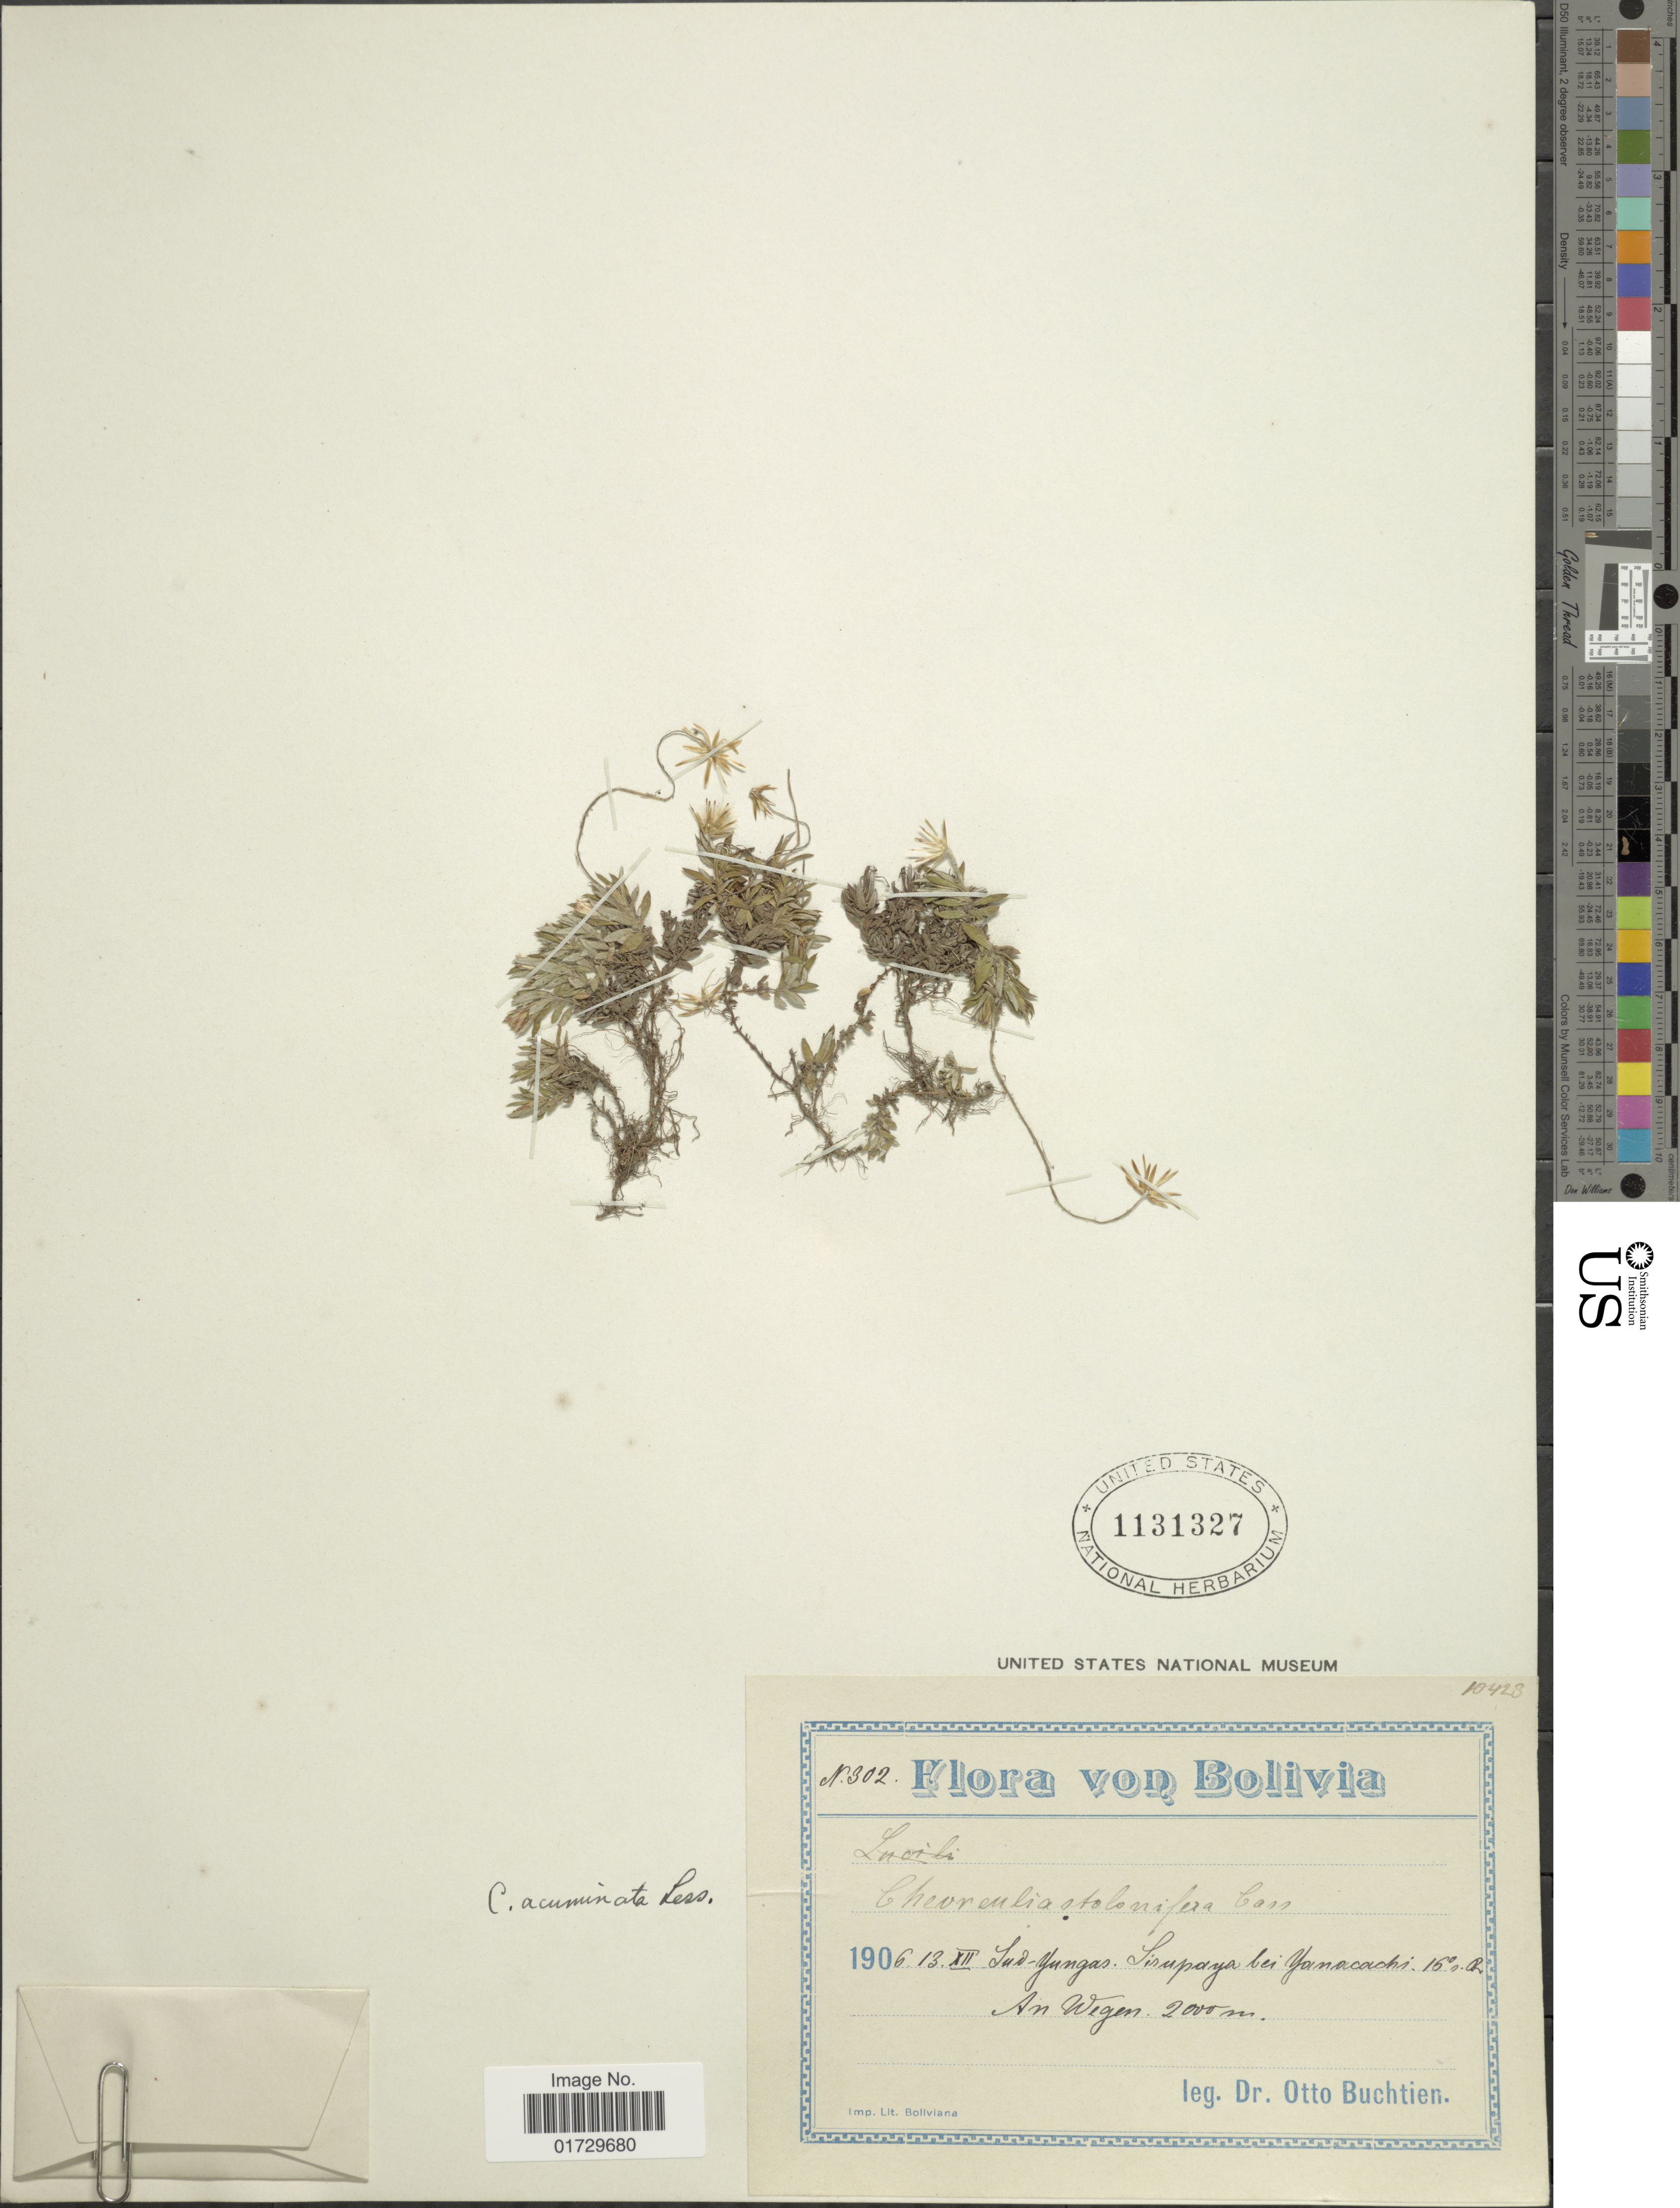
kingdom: Plantae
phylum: Tracheophyta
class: Magnoliopsida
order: Asterales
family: Asteraceae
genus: Chevreulia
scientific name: Chevreulia acuminata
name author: Less.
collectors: O. Buchtien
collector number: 302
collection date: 1906-12-13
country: Bolivia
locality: Ind-Yungas. Sirypaya bei Yanacachi: 15 R. An Wegen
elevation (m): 2000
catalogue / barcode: US 1131327